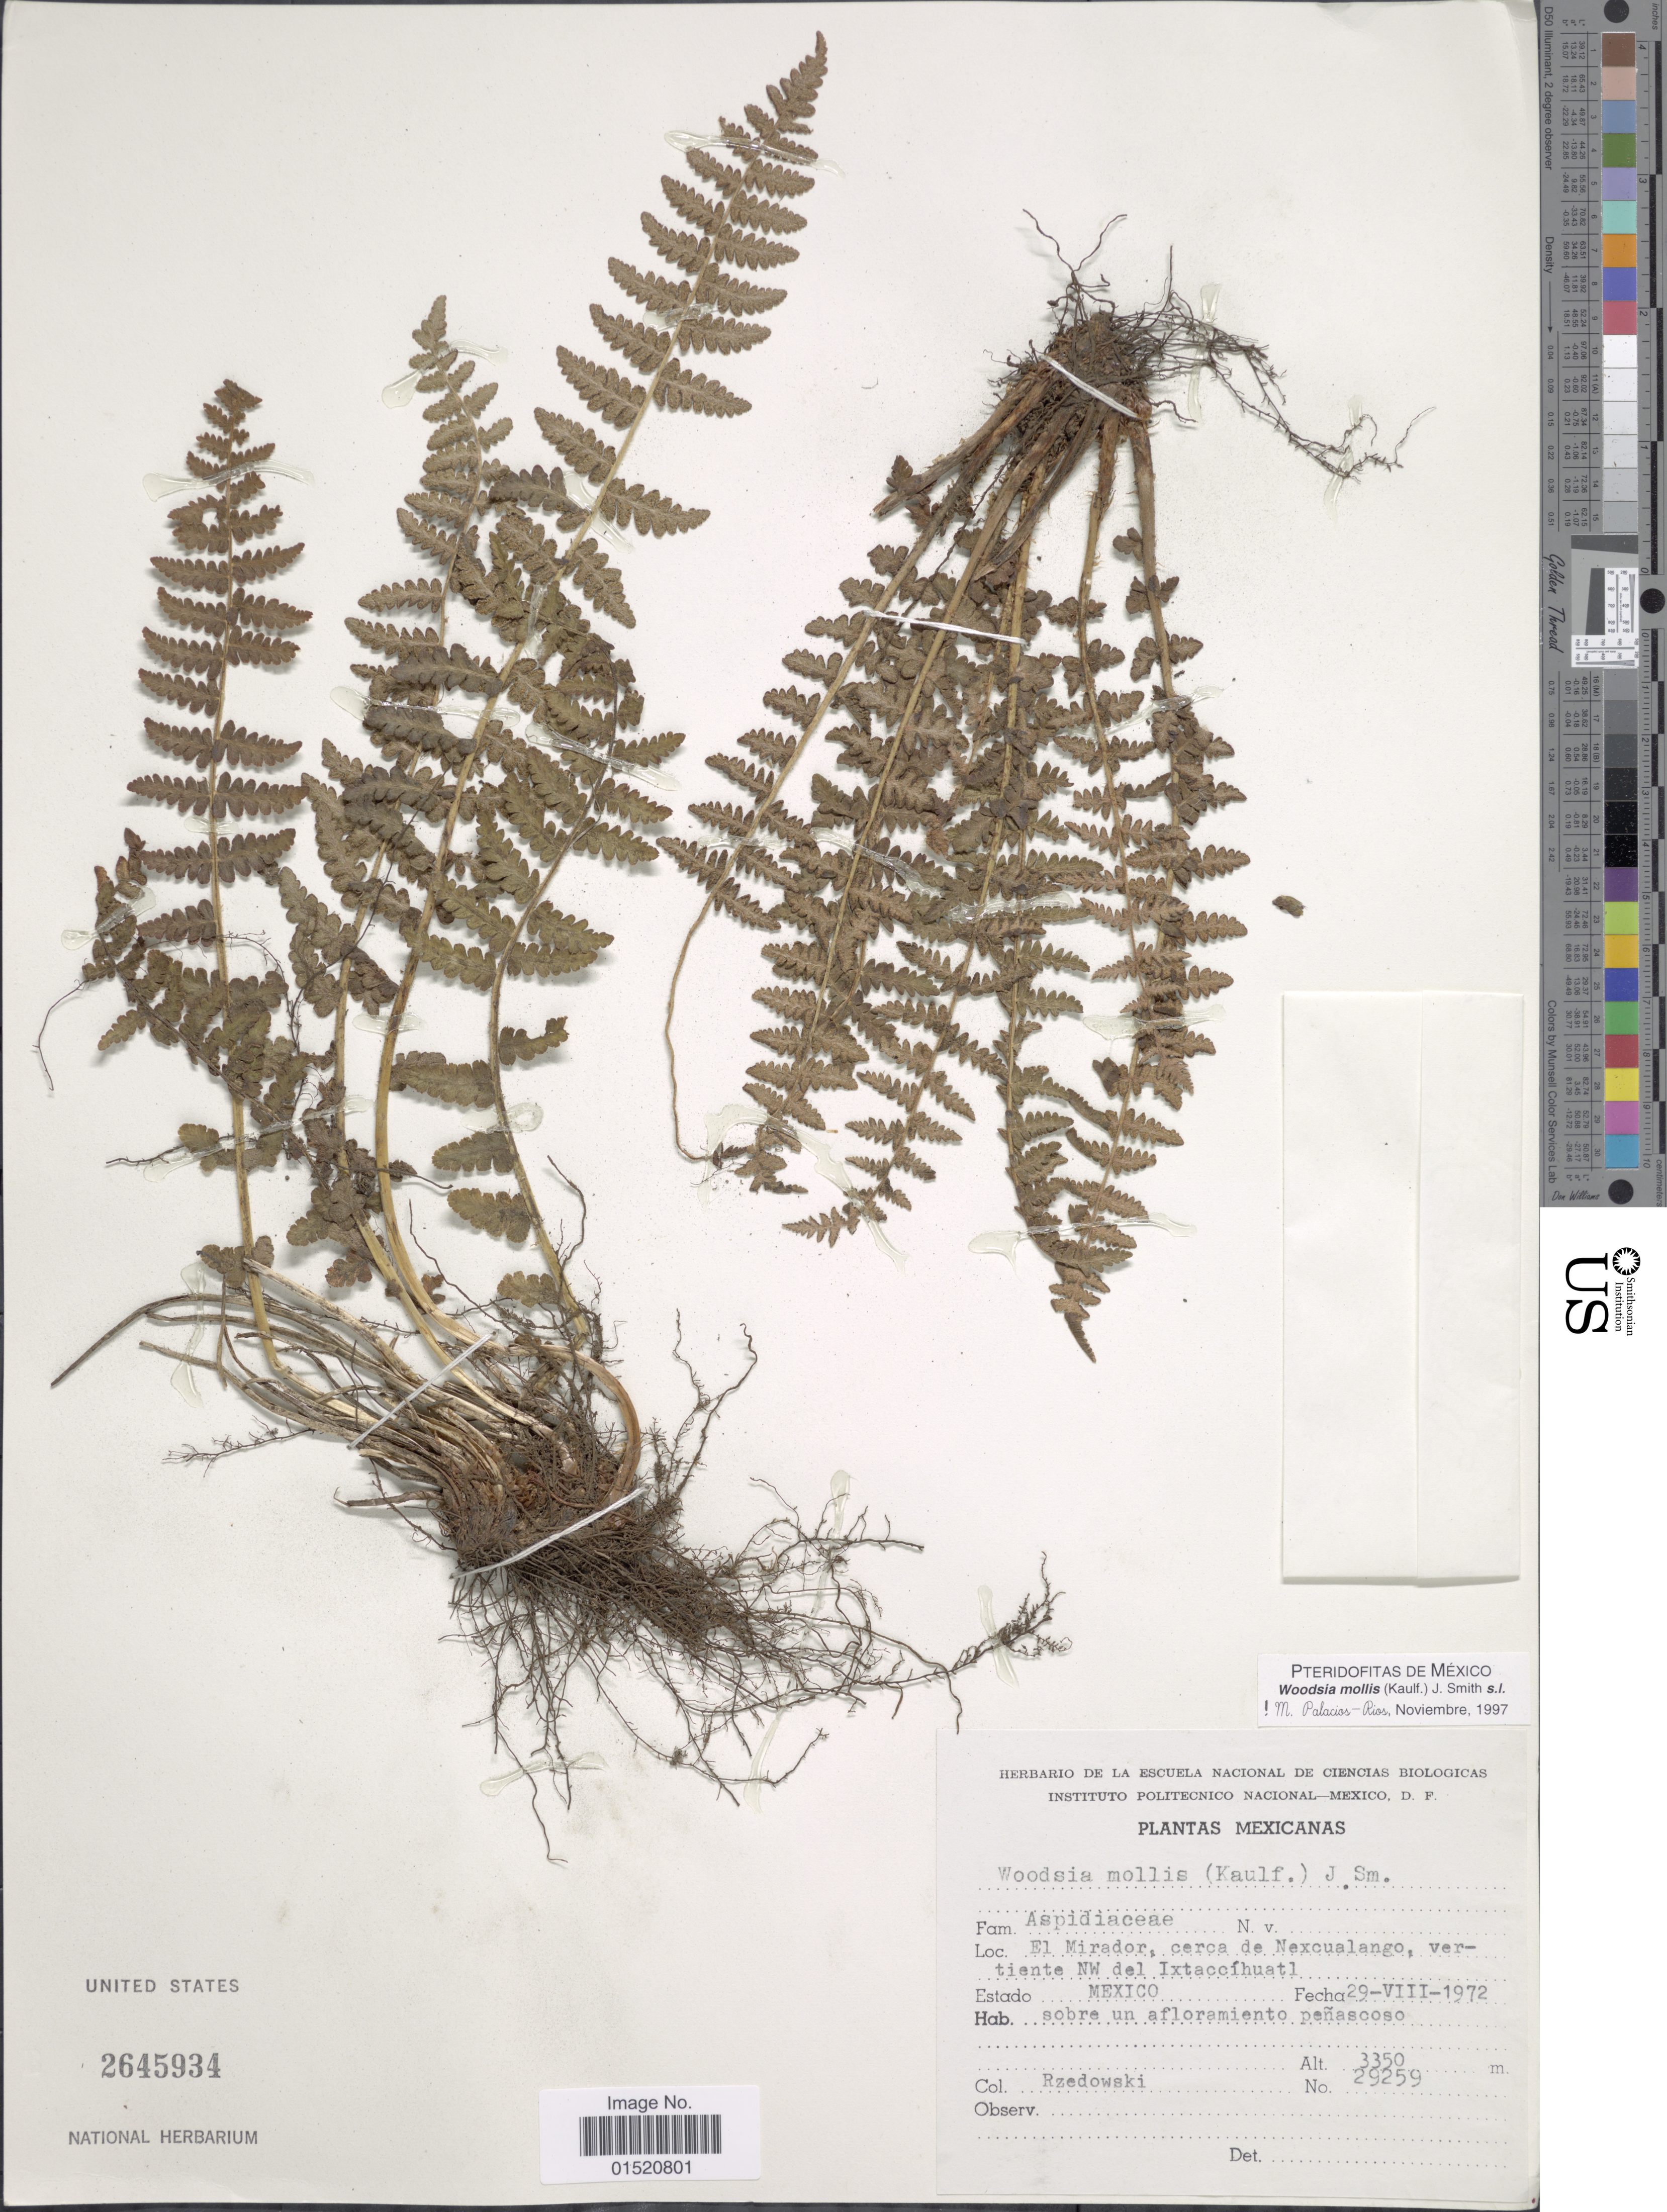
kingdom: Plantae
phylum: Tracheophyta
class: Polypodiopsida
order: Polypodiales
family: Woodsiaceae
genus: Woodsia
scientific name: Woodsia mollis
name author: (Kaulf.) J. Sm.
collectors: Rzedowski, --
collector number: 29259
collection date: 1972-08-29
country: Mexico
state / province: México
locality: El Mirador, cerca de Nexcualango, vertiente NW del Ixtaccíhuatl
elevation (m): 3350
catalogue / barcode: US 2645934